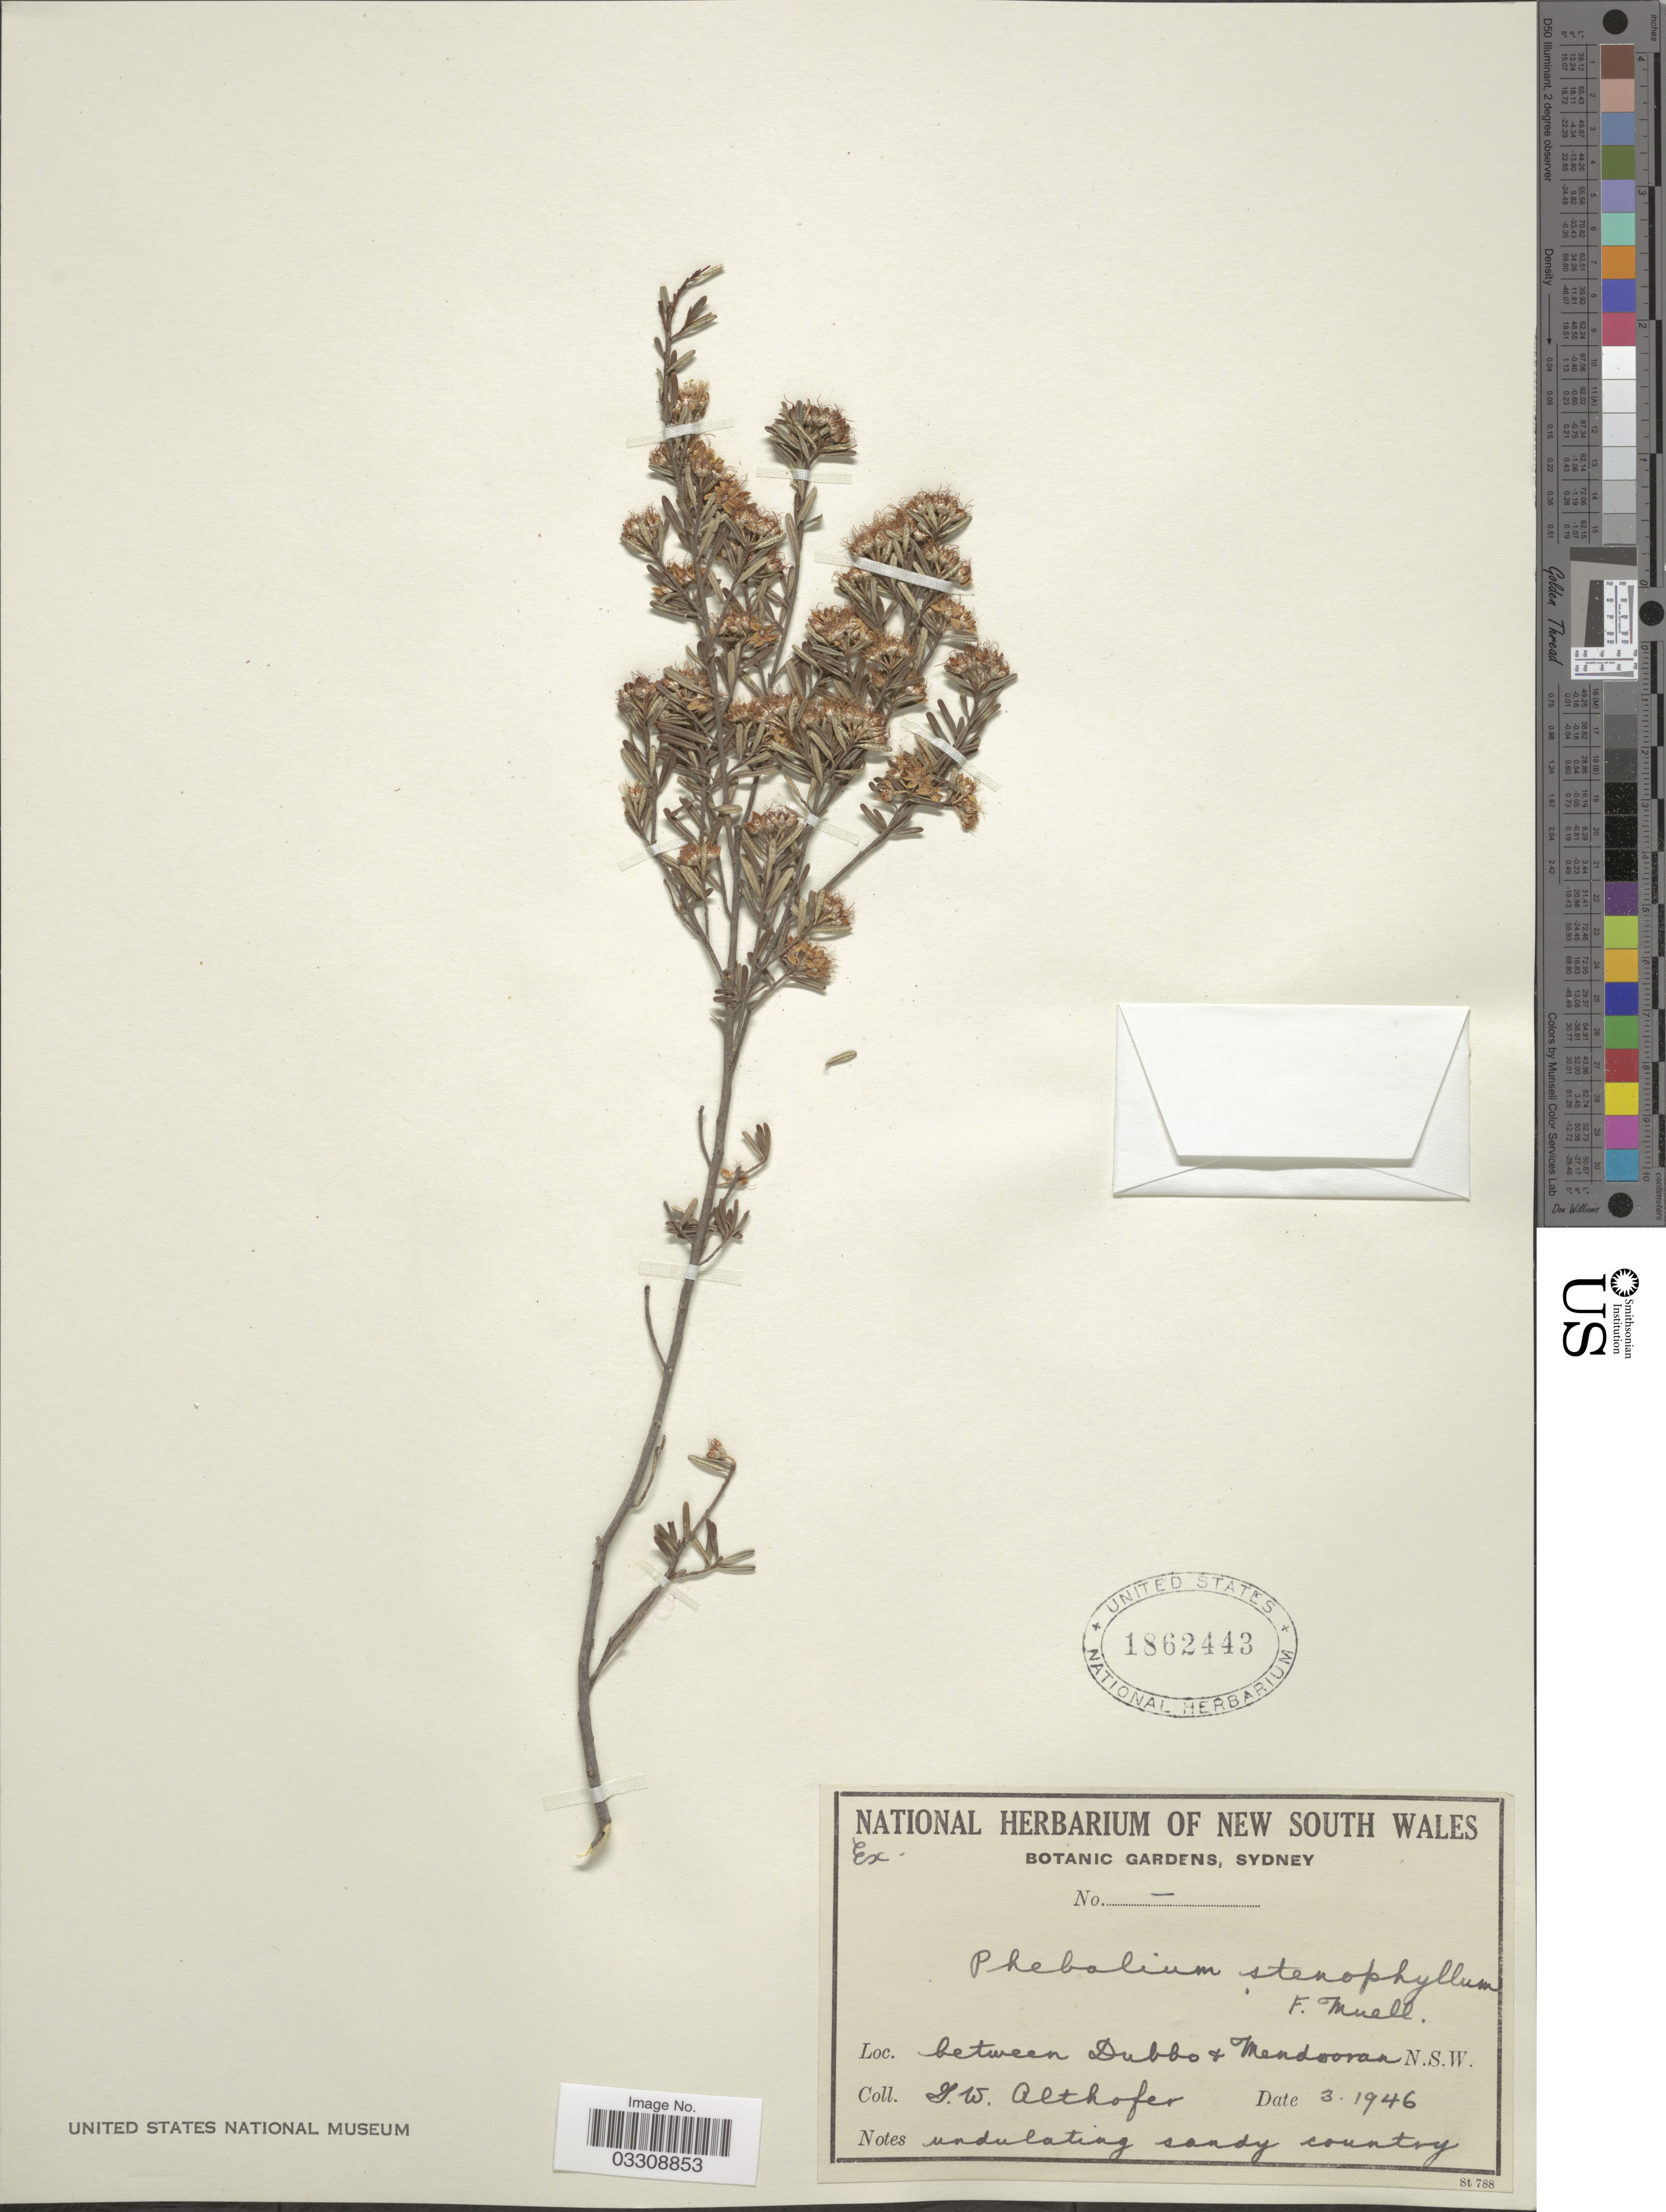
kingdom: Plantae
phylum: Tracheophyta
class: Magnoliopsida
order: Sapindales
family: Rutaceae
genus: Phebalium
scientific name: Phebalium stenophyllum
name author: (Benth.) Maiden & Betche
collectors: G. Althofer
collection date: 1946-03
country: Australia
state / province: New South Wales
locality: Between Dubbo & Mendooran.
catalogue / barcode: US 1862443